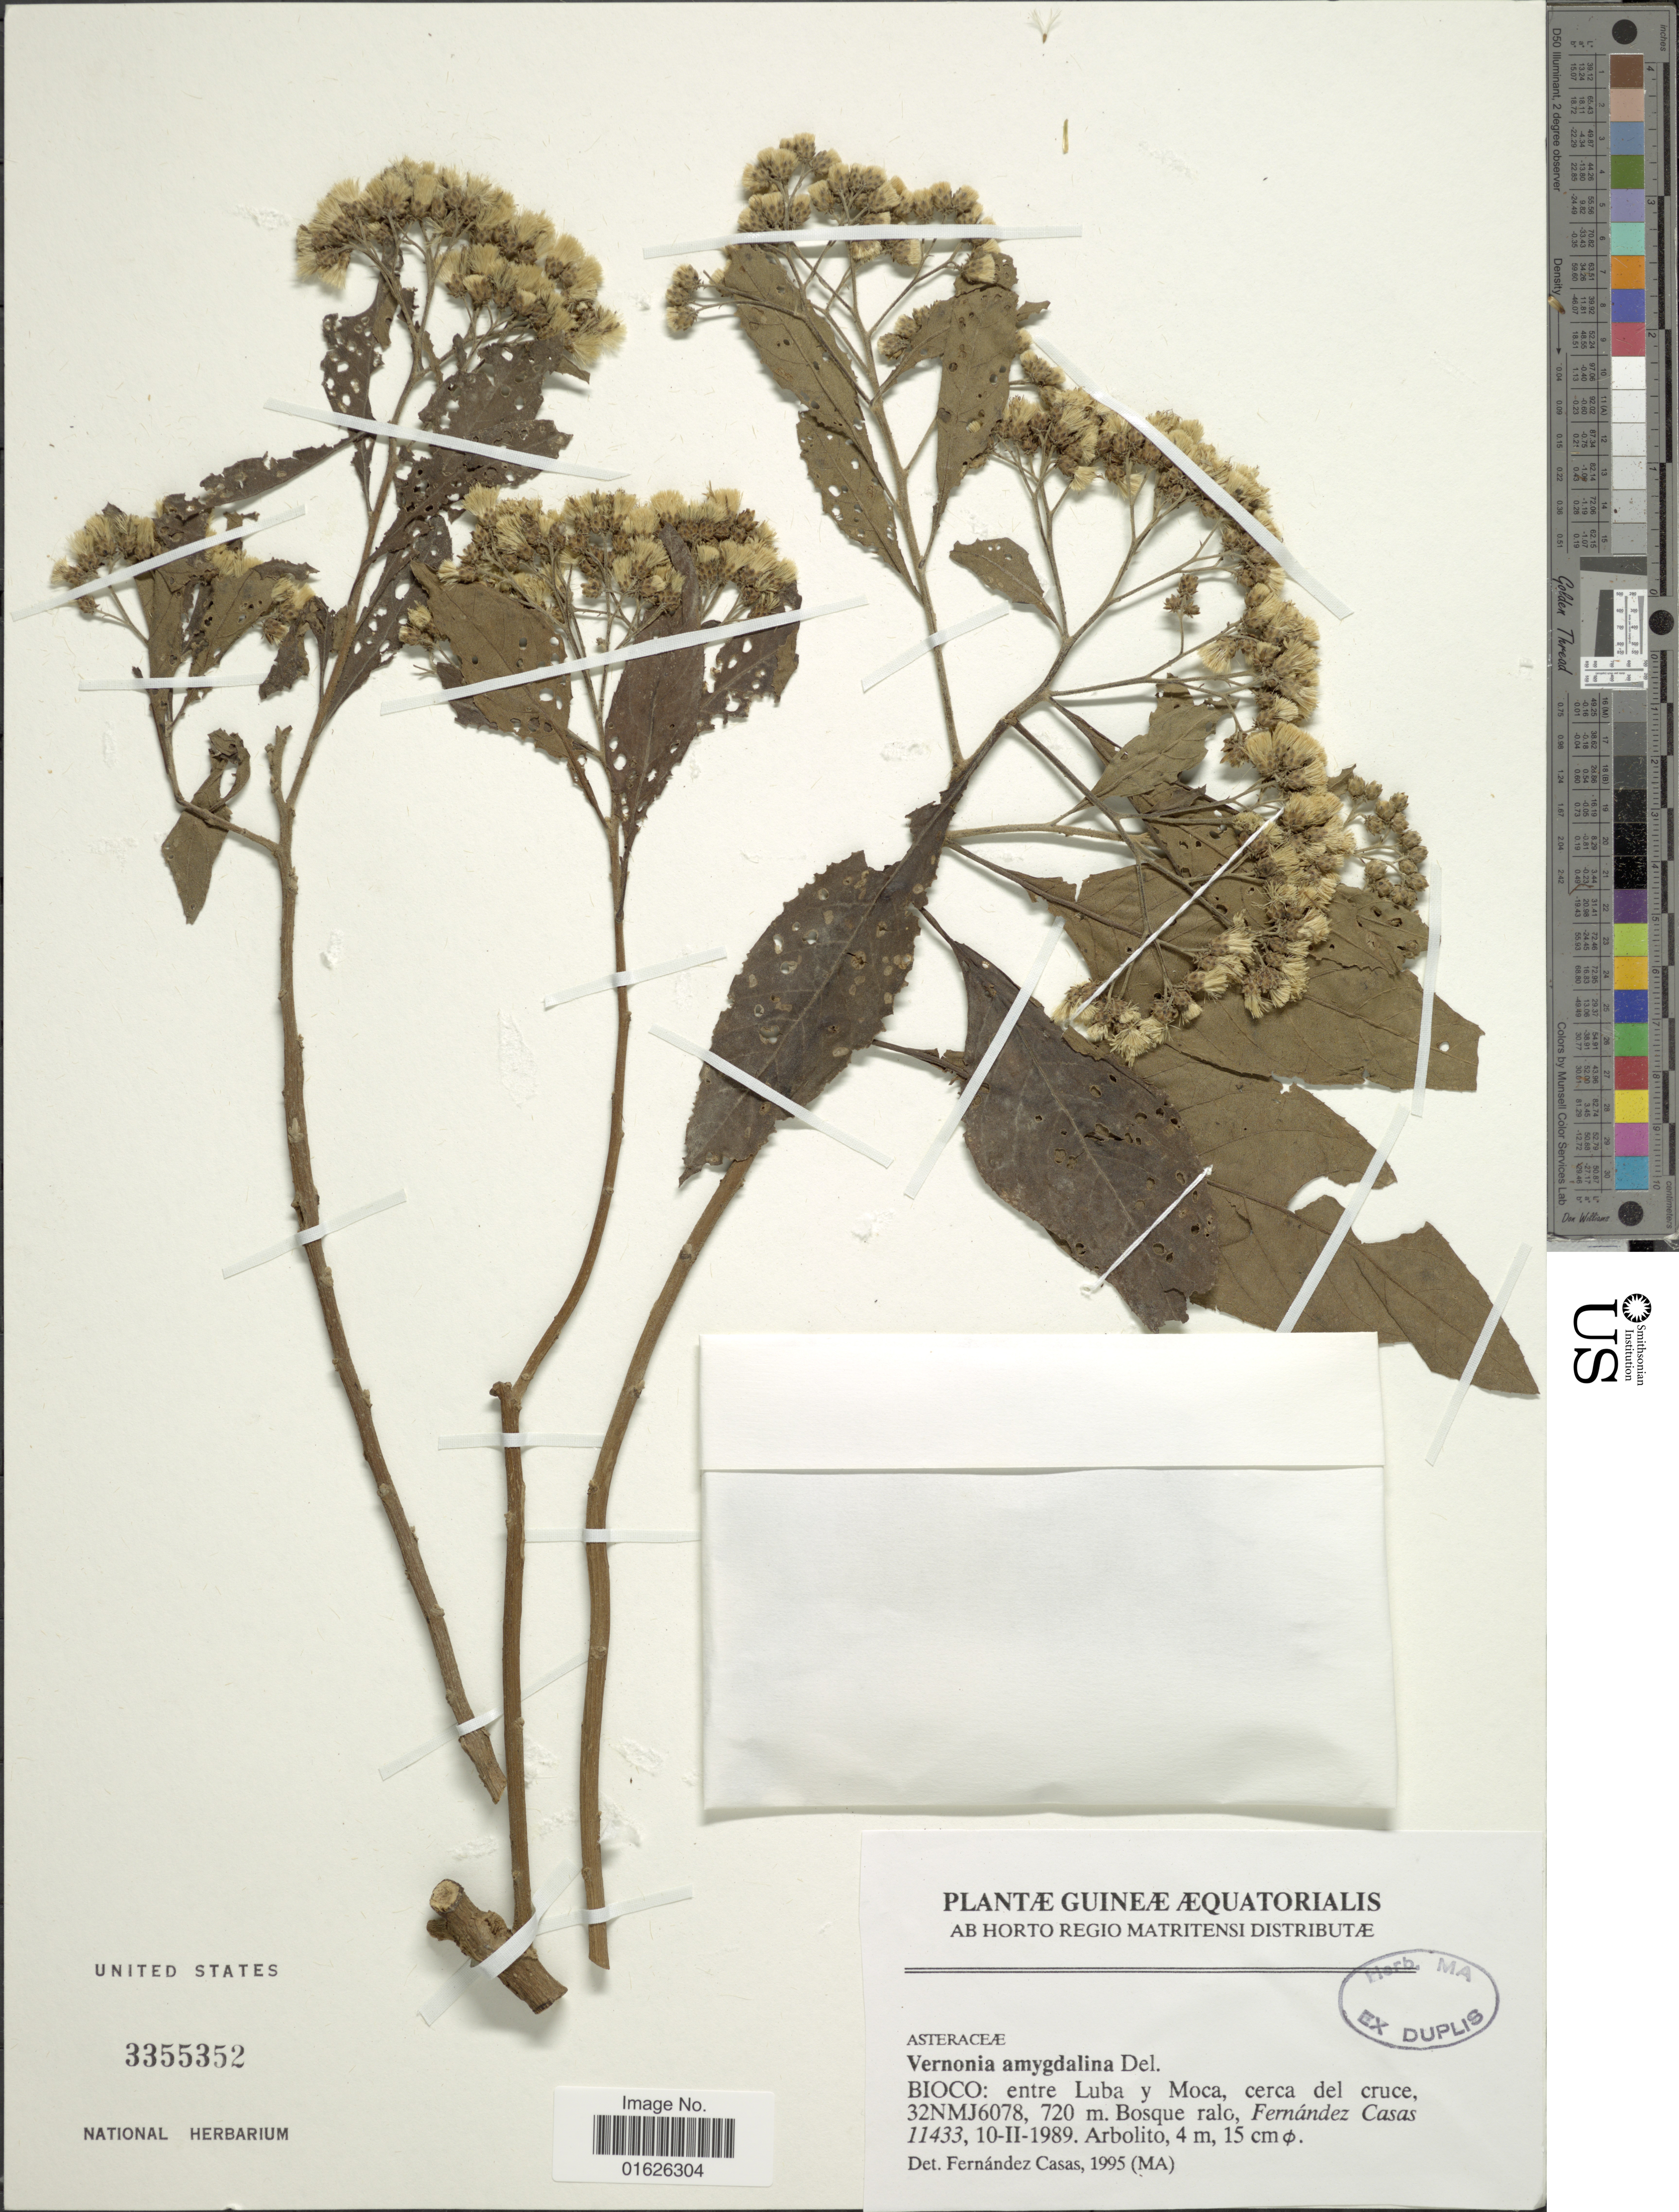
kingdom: Plantae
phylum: Tracheophyta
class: Magnoliopsida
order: Asterales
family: Asteraceae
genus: Gymnanthemum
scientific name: Gymnanthemum amygdalinum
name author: (Delile) Sch. Bip. ex Walp.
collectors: F. Casas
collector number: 11433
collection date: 1989-02-10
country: Equatorial Guinea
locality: Bioco: Entre Luba y Moca, Cerca del cruce.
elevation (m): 720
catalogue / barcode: US 3355352